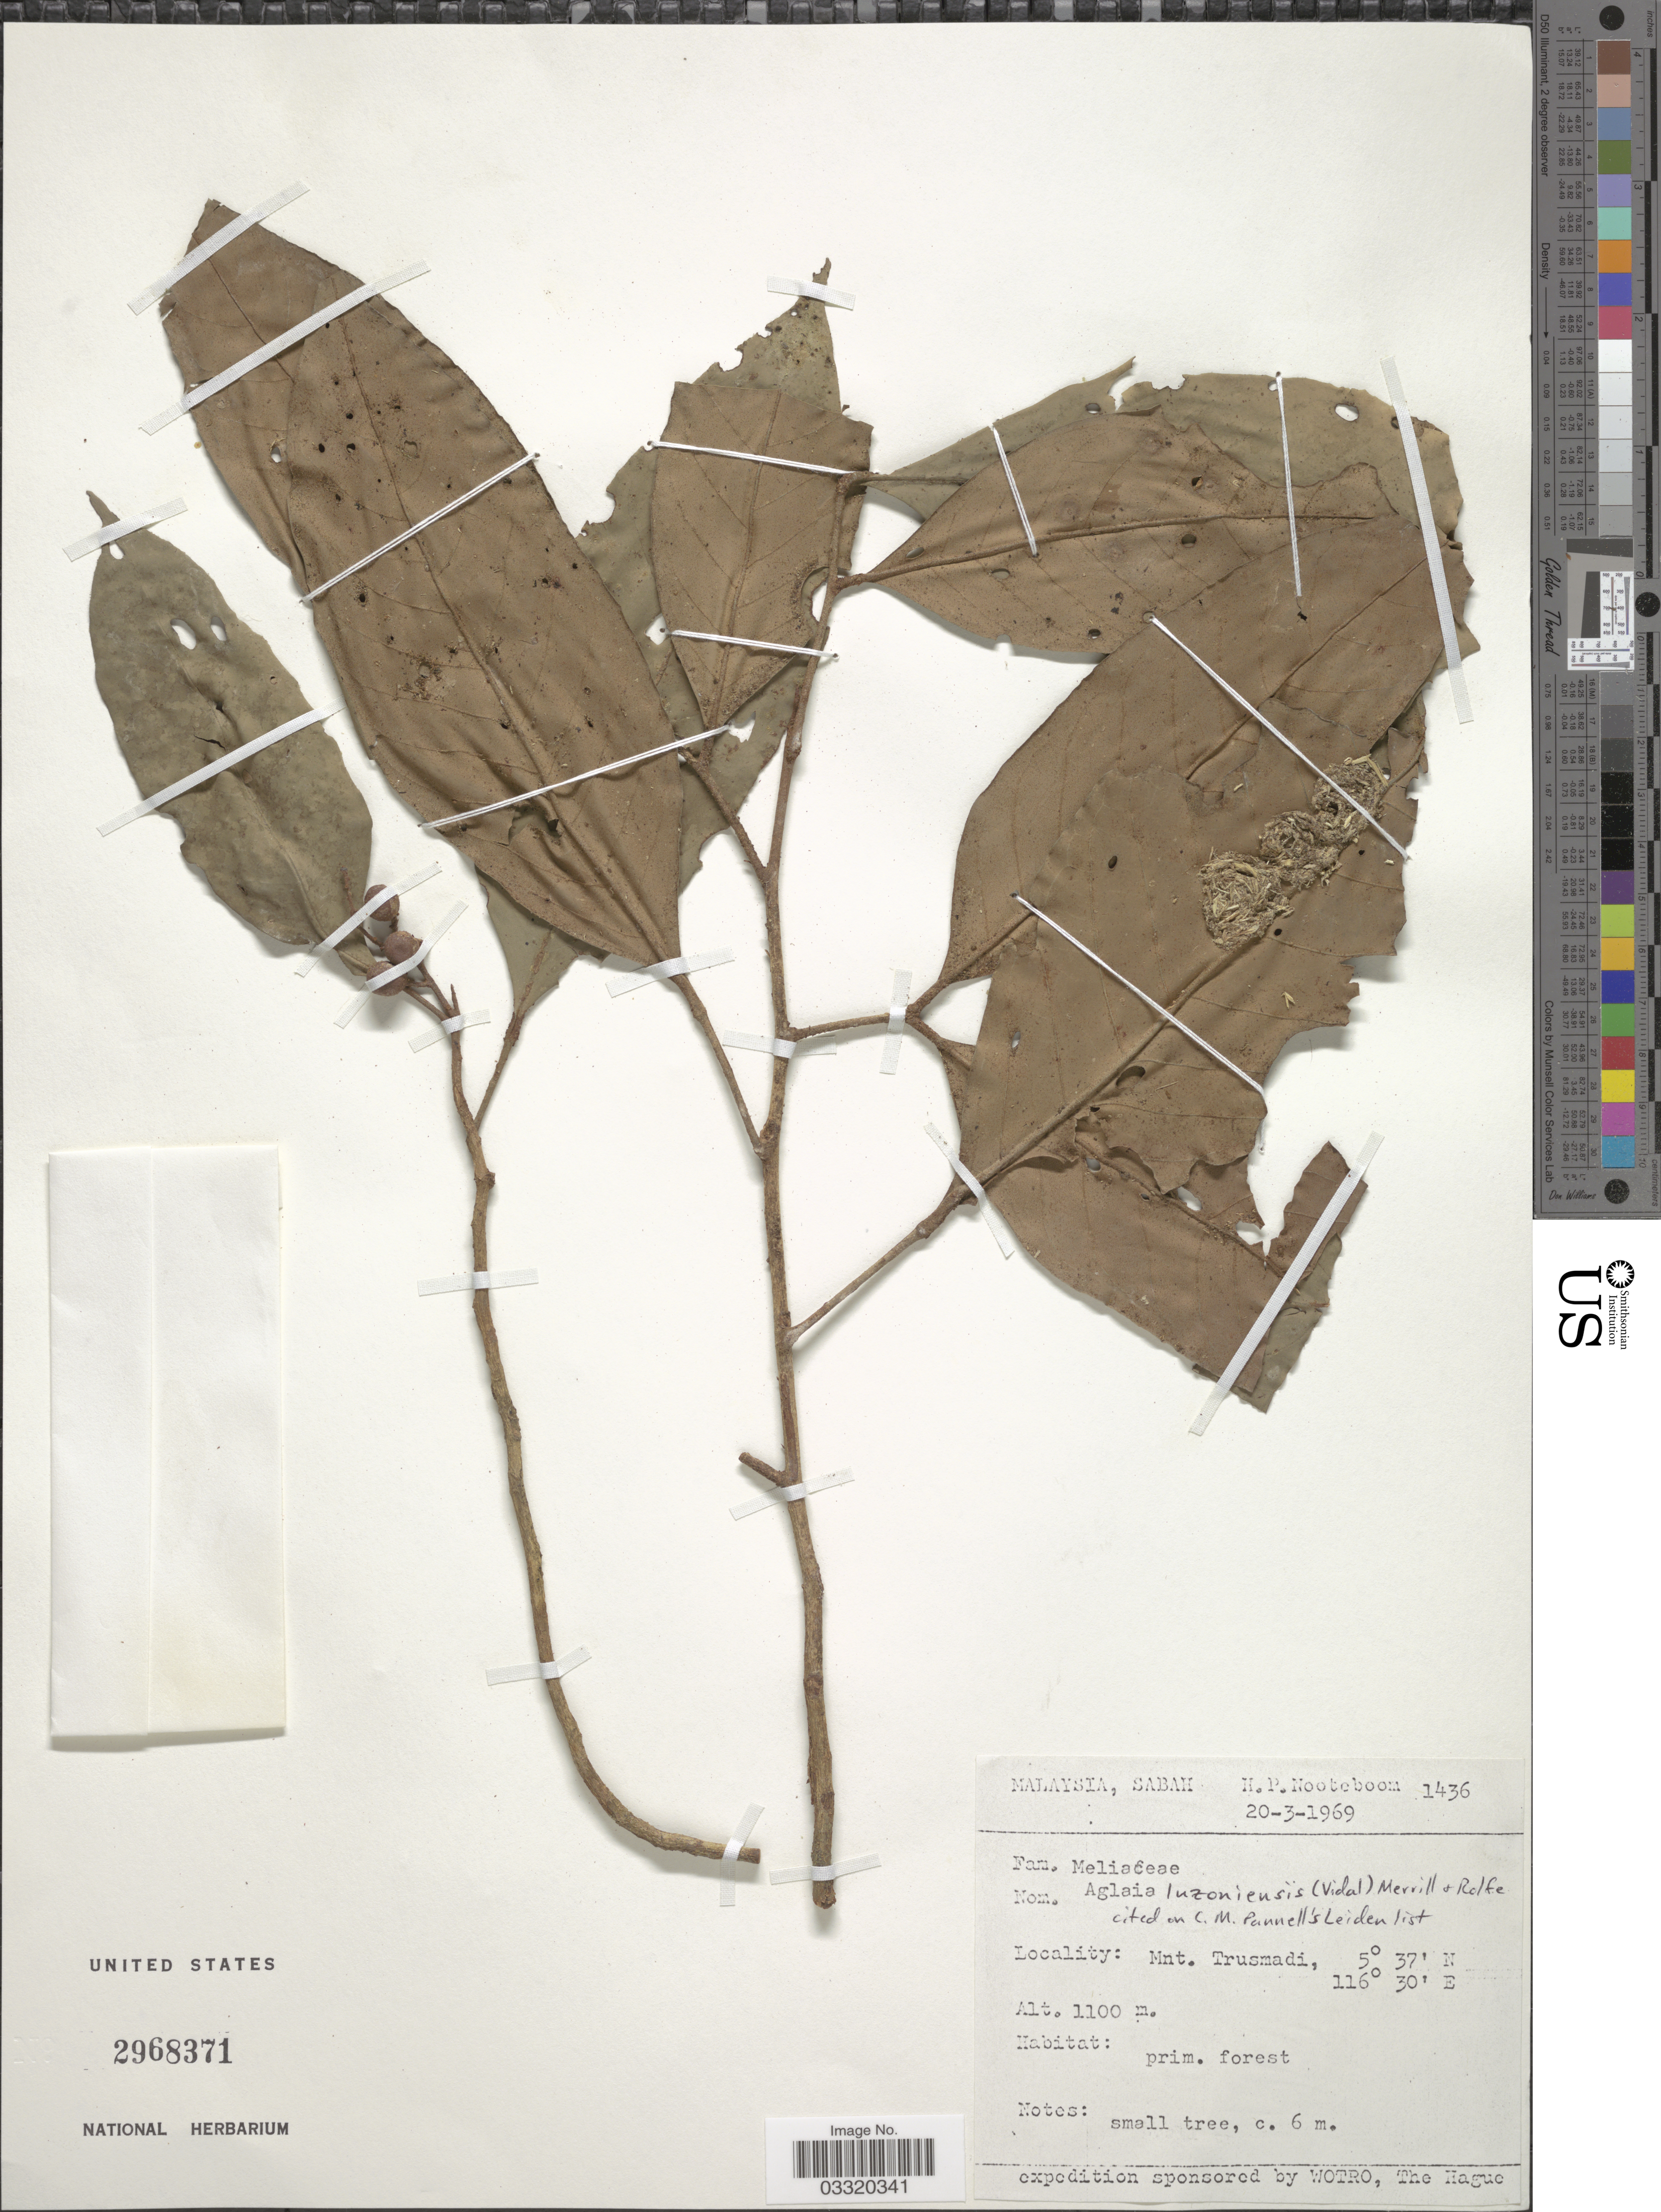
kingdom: Plantae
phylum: Tracheophyta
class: Magnoliopsida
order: Sapindales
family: Meliaceae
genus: Aglaia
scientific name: Aglaia luzoniensis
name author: (S. Vidal) Merr. & Rolfe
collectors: H. P. Nooteboom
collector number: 1436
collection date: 1969-03-20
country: Malaysia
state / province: Sabah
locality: Mnt. Trusmadi.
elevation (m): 1100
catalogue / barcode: US 2968371